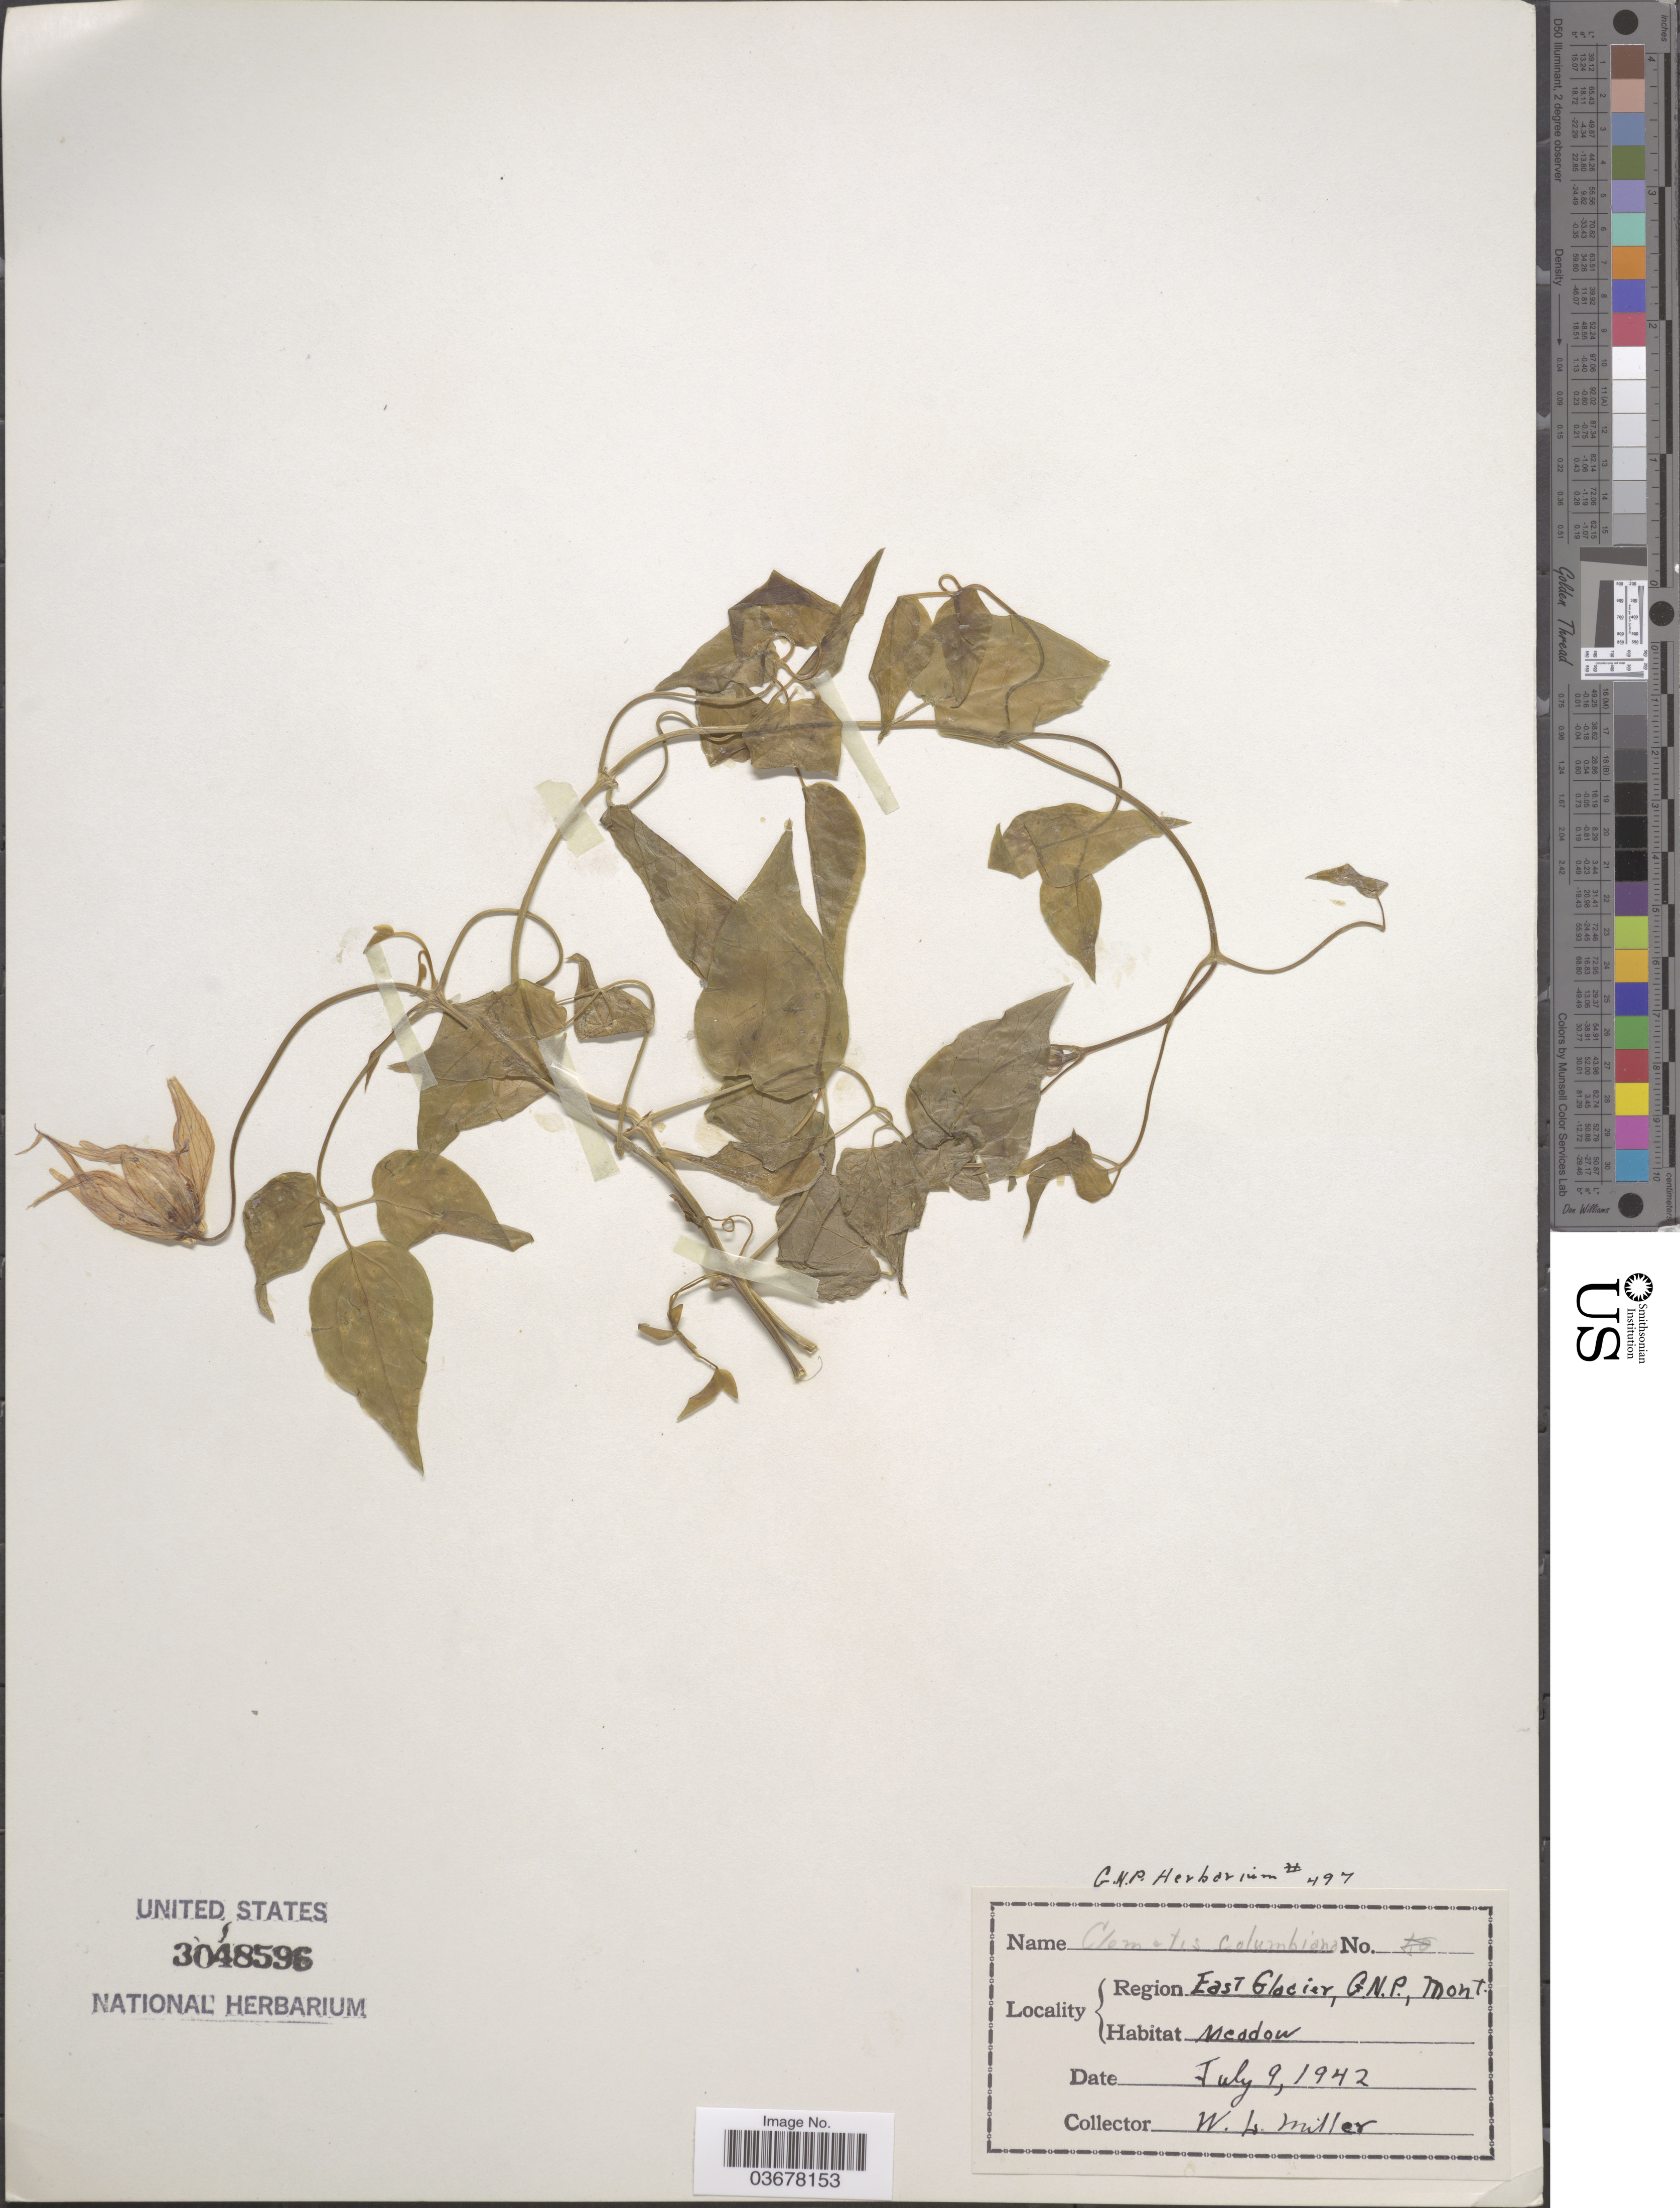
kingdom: Plantae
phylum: Tracheophyta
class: Magnoliopsida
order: Ranunculales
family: Ranunculaceae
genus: Clematis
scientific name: Clematis occidentalis var. grosseserrata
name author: (Rydb.) J.S. Pringle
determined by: Strong, M. T., (US), Smithsonian Institution - National Museum of Natural History (UNITED STATES)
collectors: W. Miller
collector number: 497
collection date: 1942-07-09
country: United States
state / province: Montana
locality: Region East Glacier, G.N.P.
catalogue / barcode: US 3048596